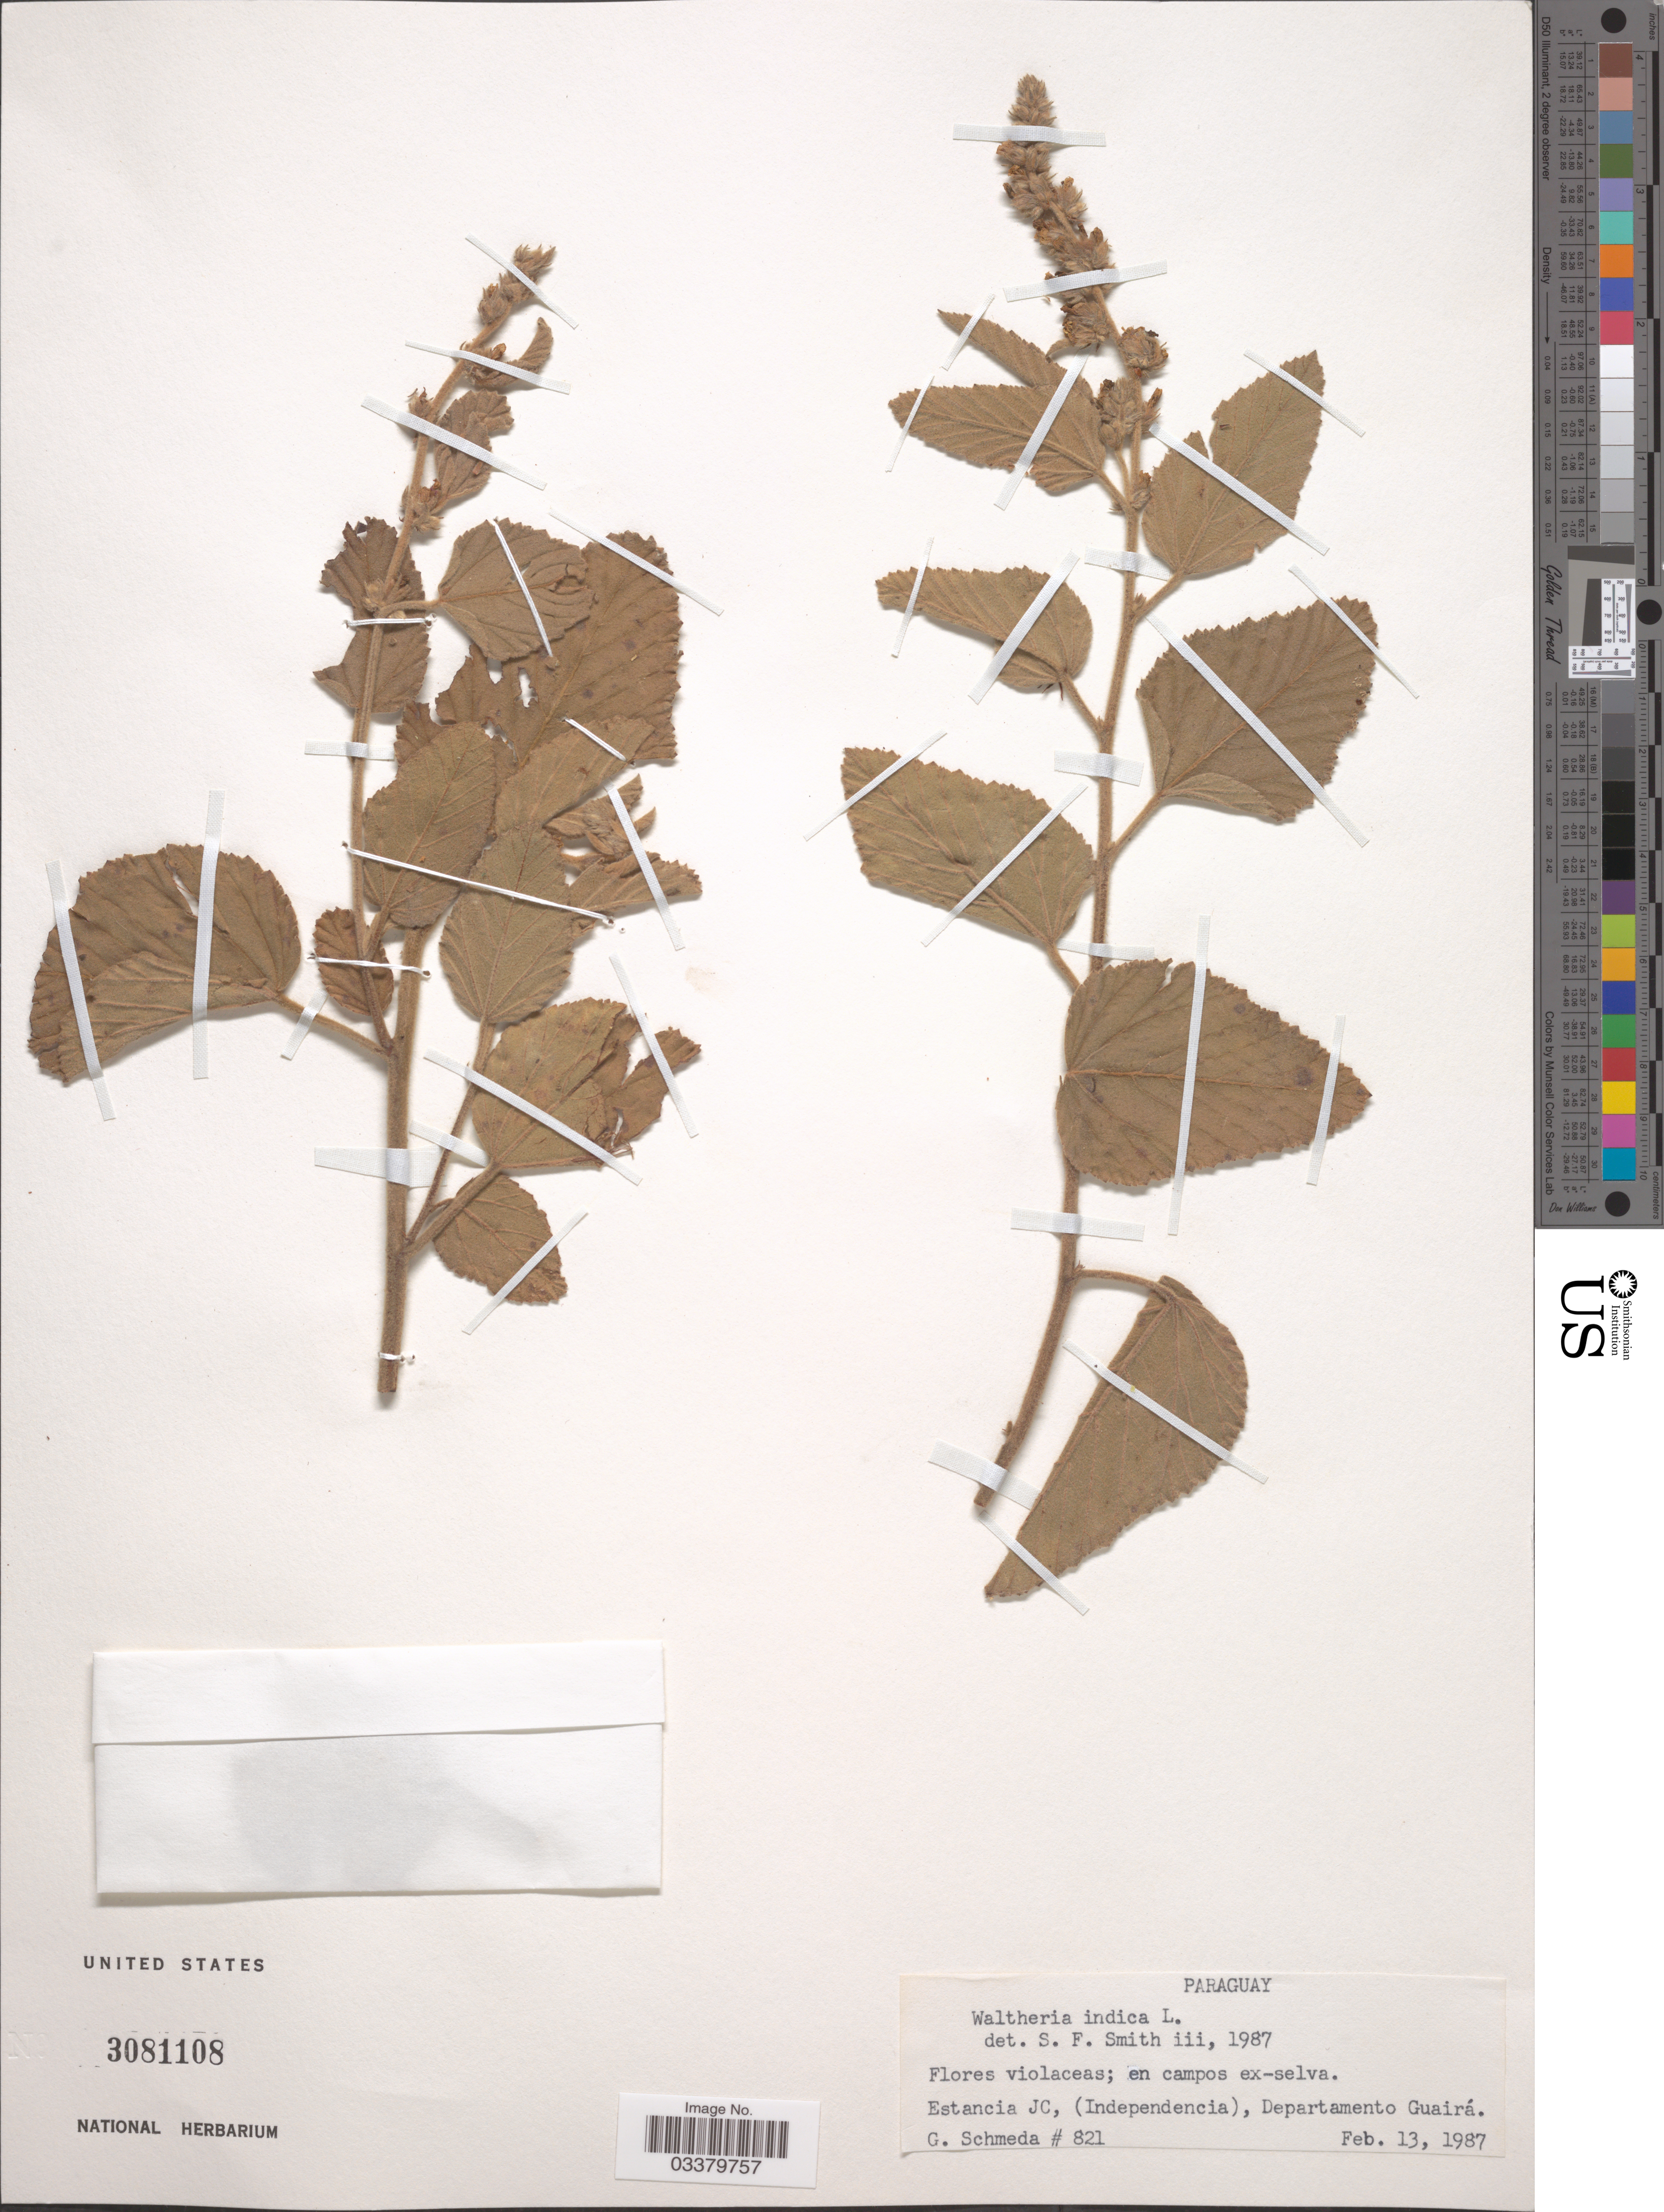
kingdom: Plantae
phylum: Tracheophyta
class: Magnoliopsida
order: Malvales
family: Malvaceae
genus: Waltheria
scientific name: Waltheria indica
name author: L.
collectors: G. Schmeda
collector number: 821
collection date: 1987-02-13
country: Paraguay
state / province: Guaira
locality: Estancia JC, (Independencia), Departamento Guairá.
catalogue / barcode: US 3081108